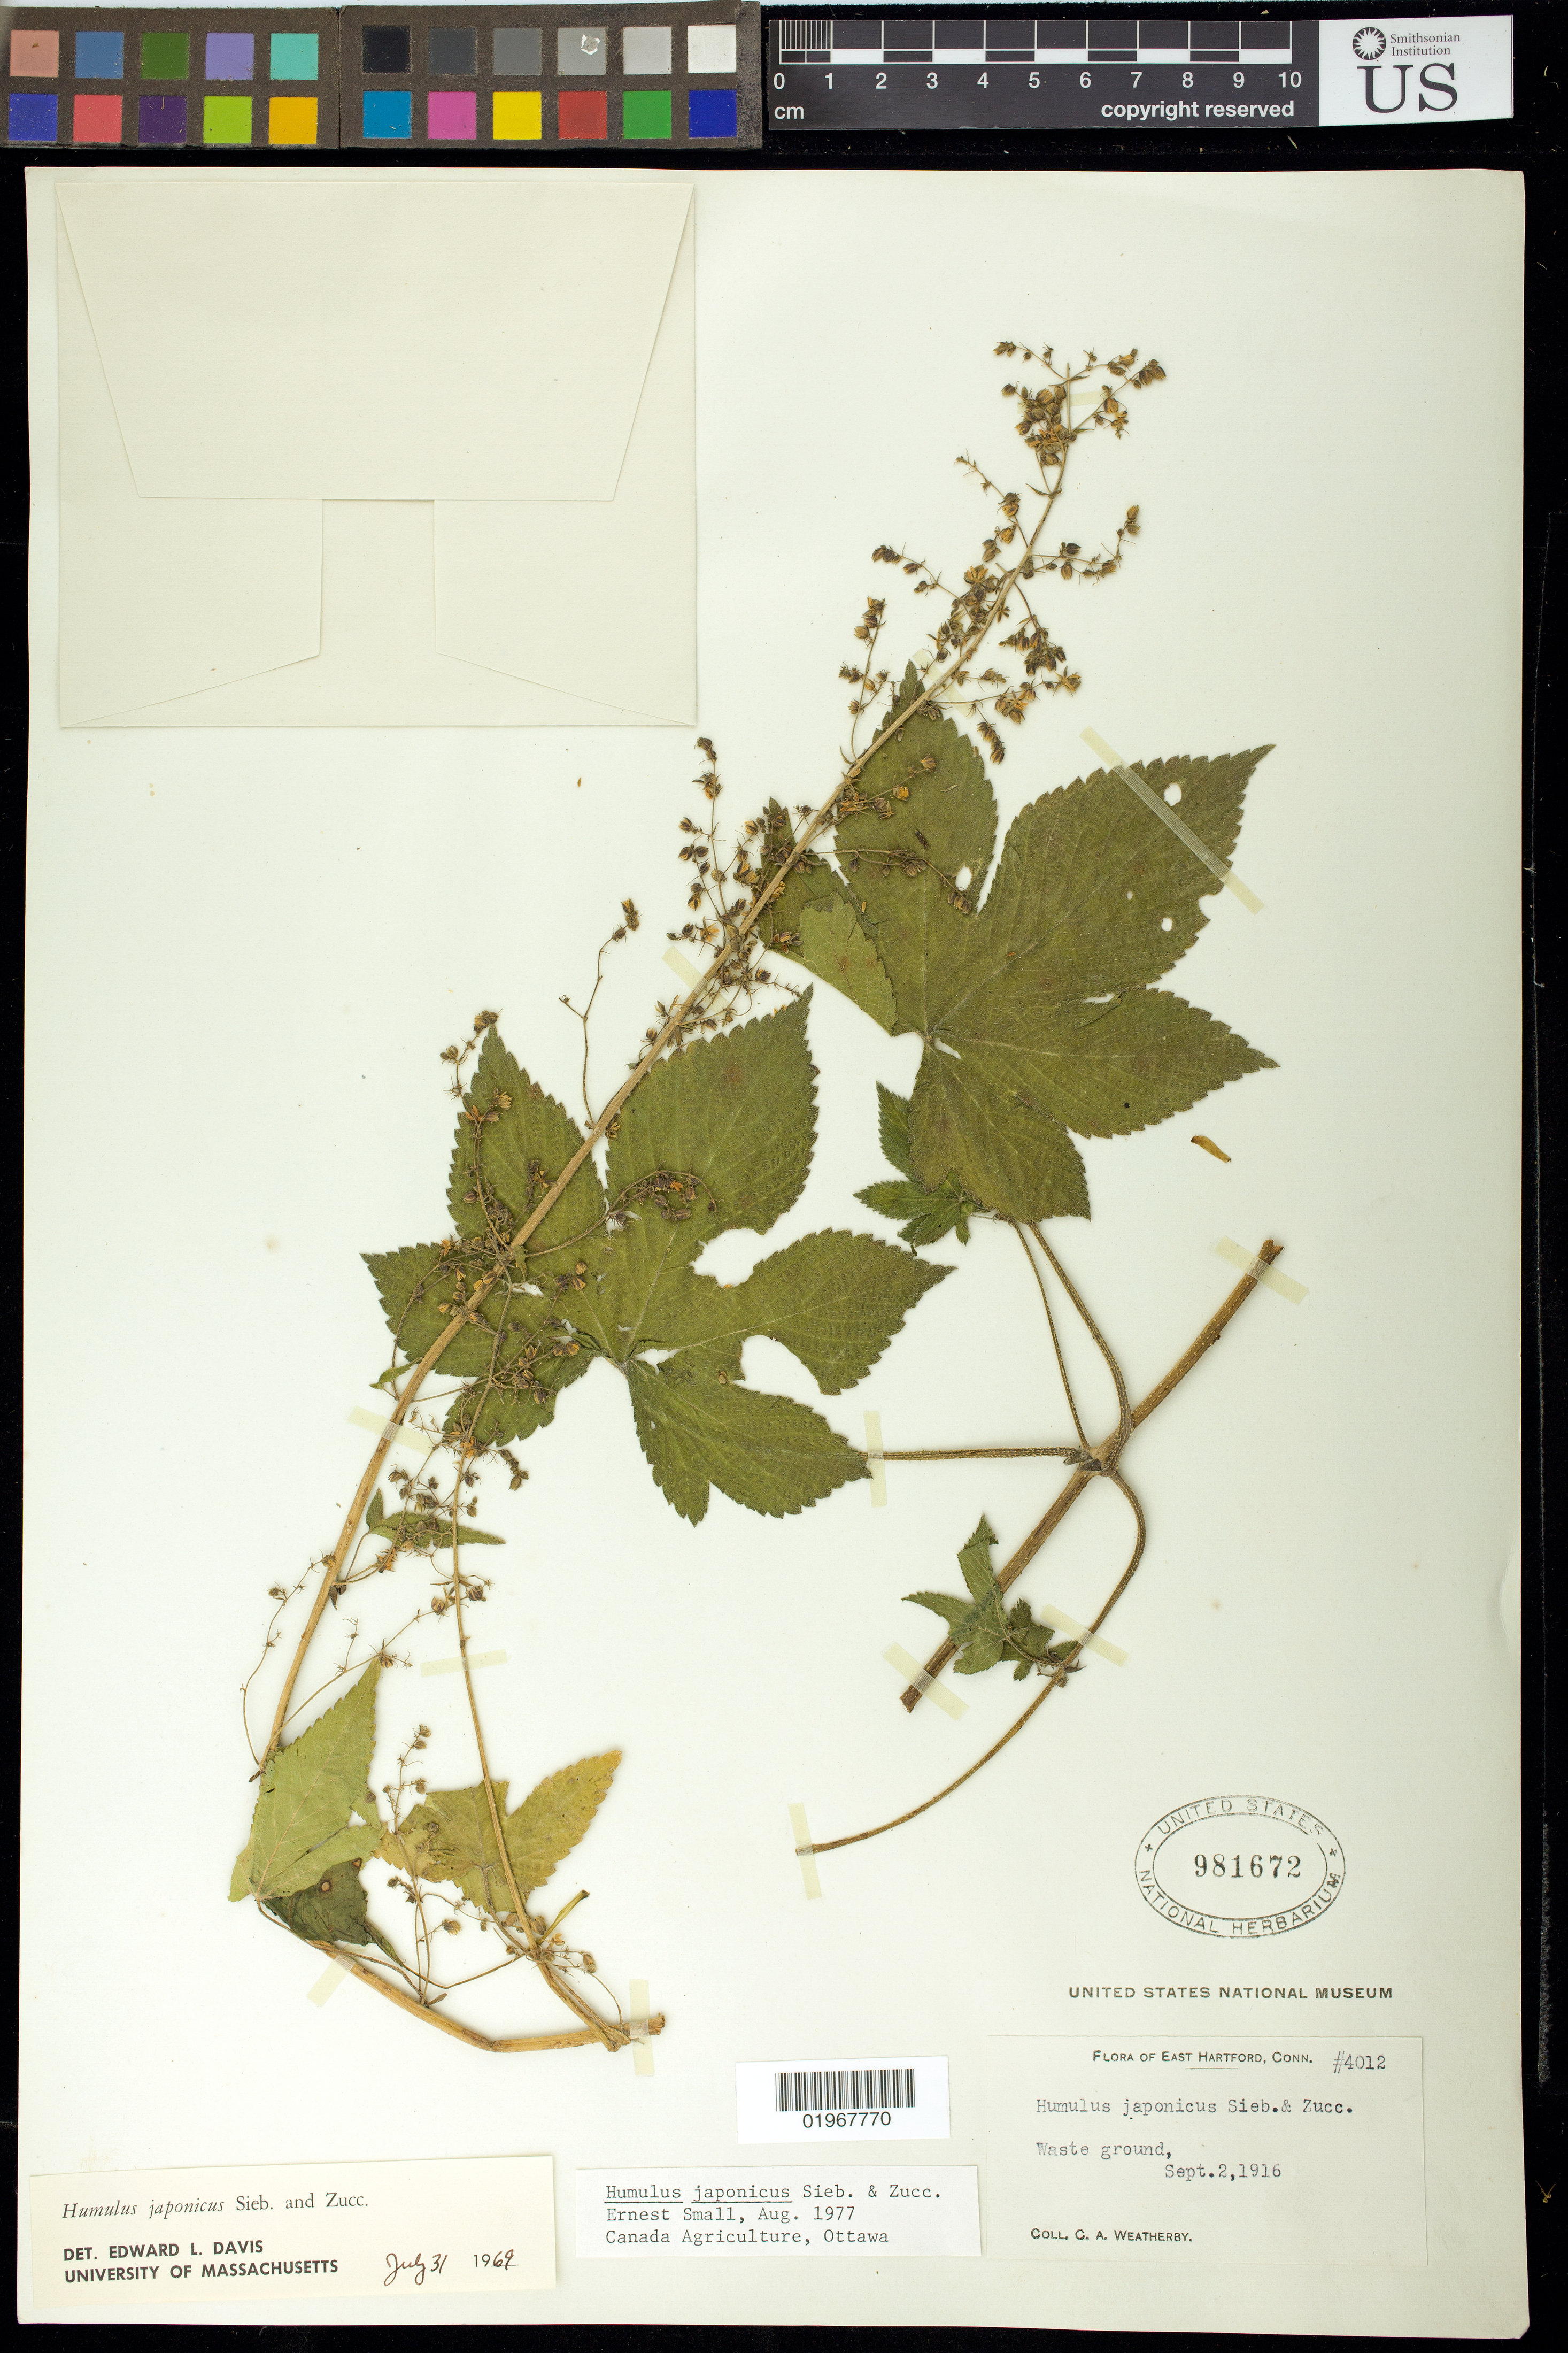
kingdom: Plantae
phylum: Tracheophyta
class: Magnoliopsida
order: Rosales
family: Cannabaceae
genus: Humulus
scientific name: Humulus japonicus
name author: Siebold & Zucc.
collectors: C. A. Weatherby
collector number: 4012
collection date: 1916-09-02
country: United States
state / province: Connecticut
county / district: Hartford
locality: East Hartford. Waste ground.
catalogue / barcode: US 981672